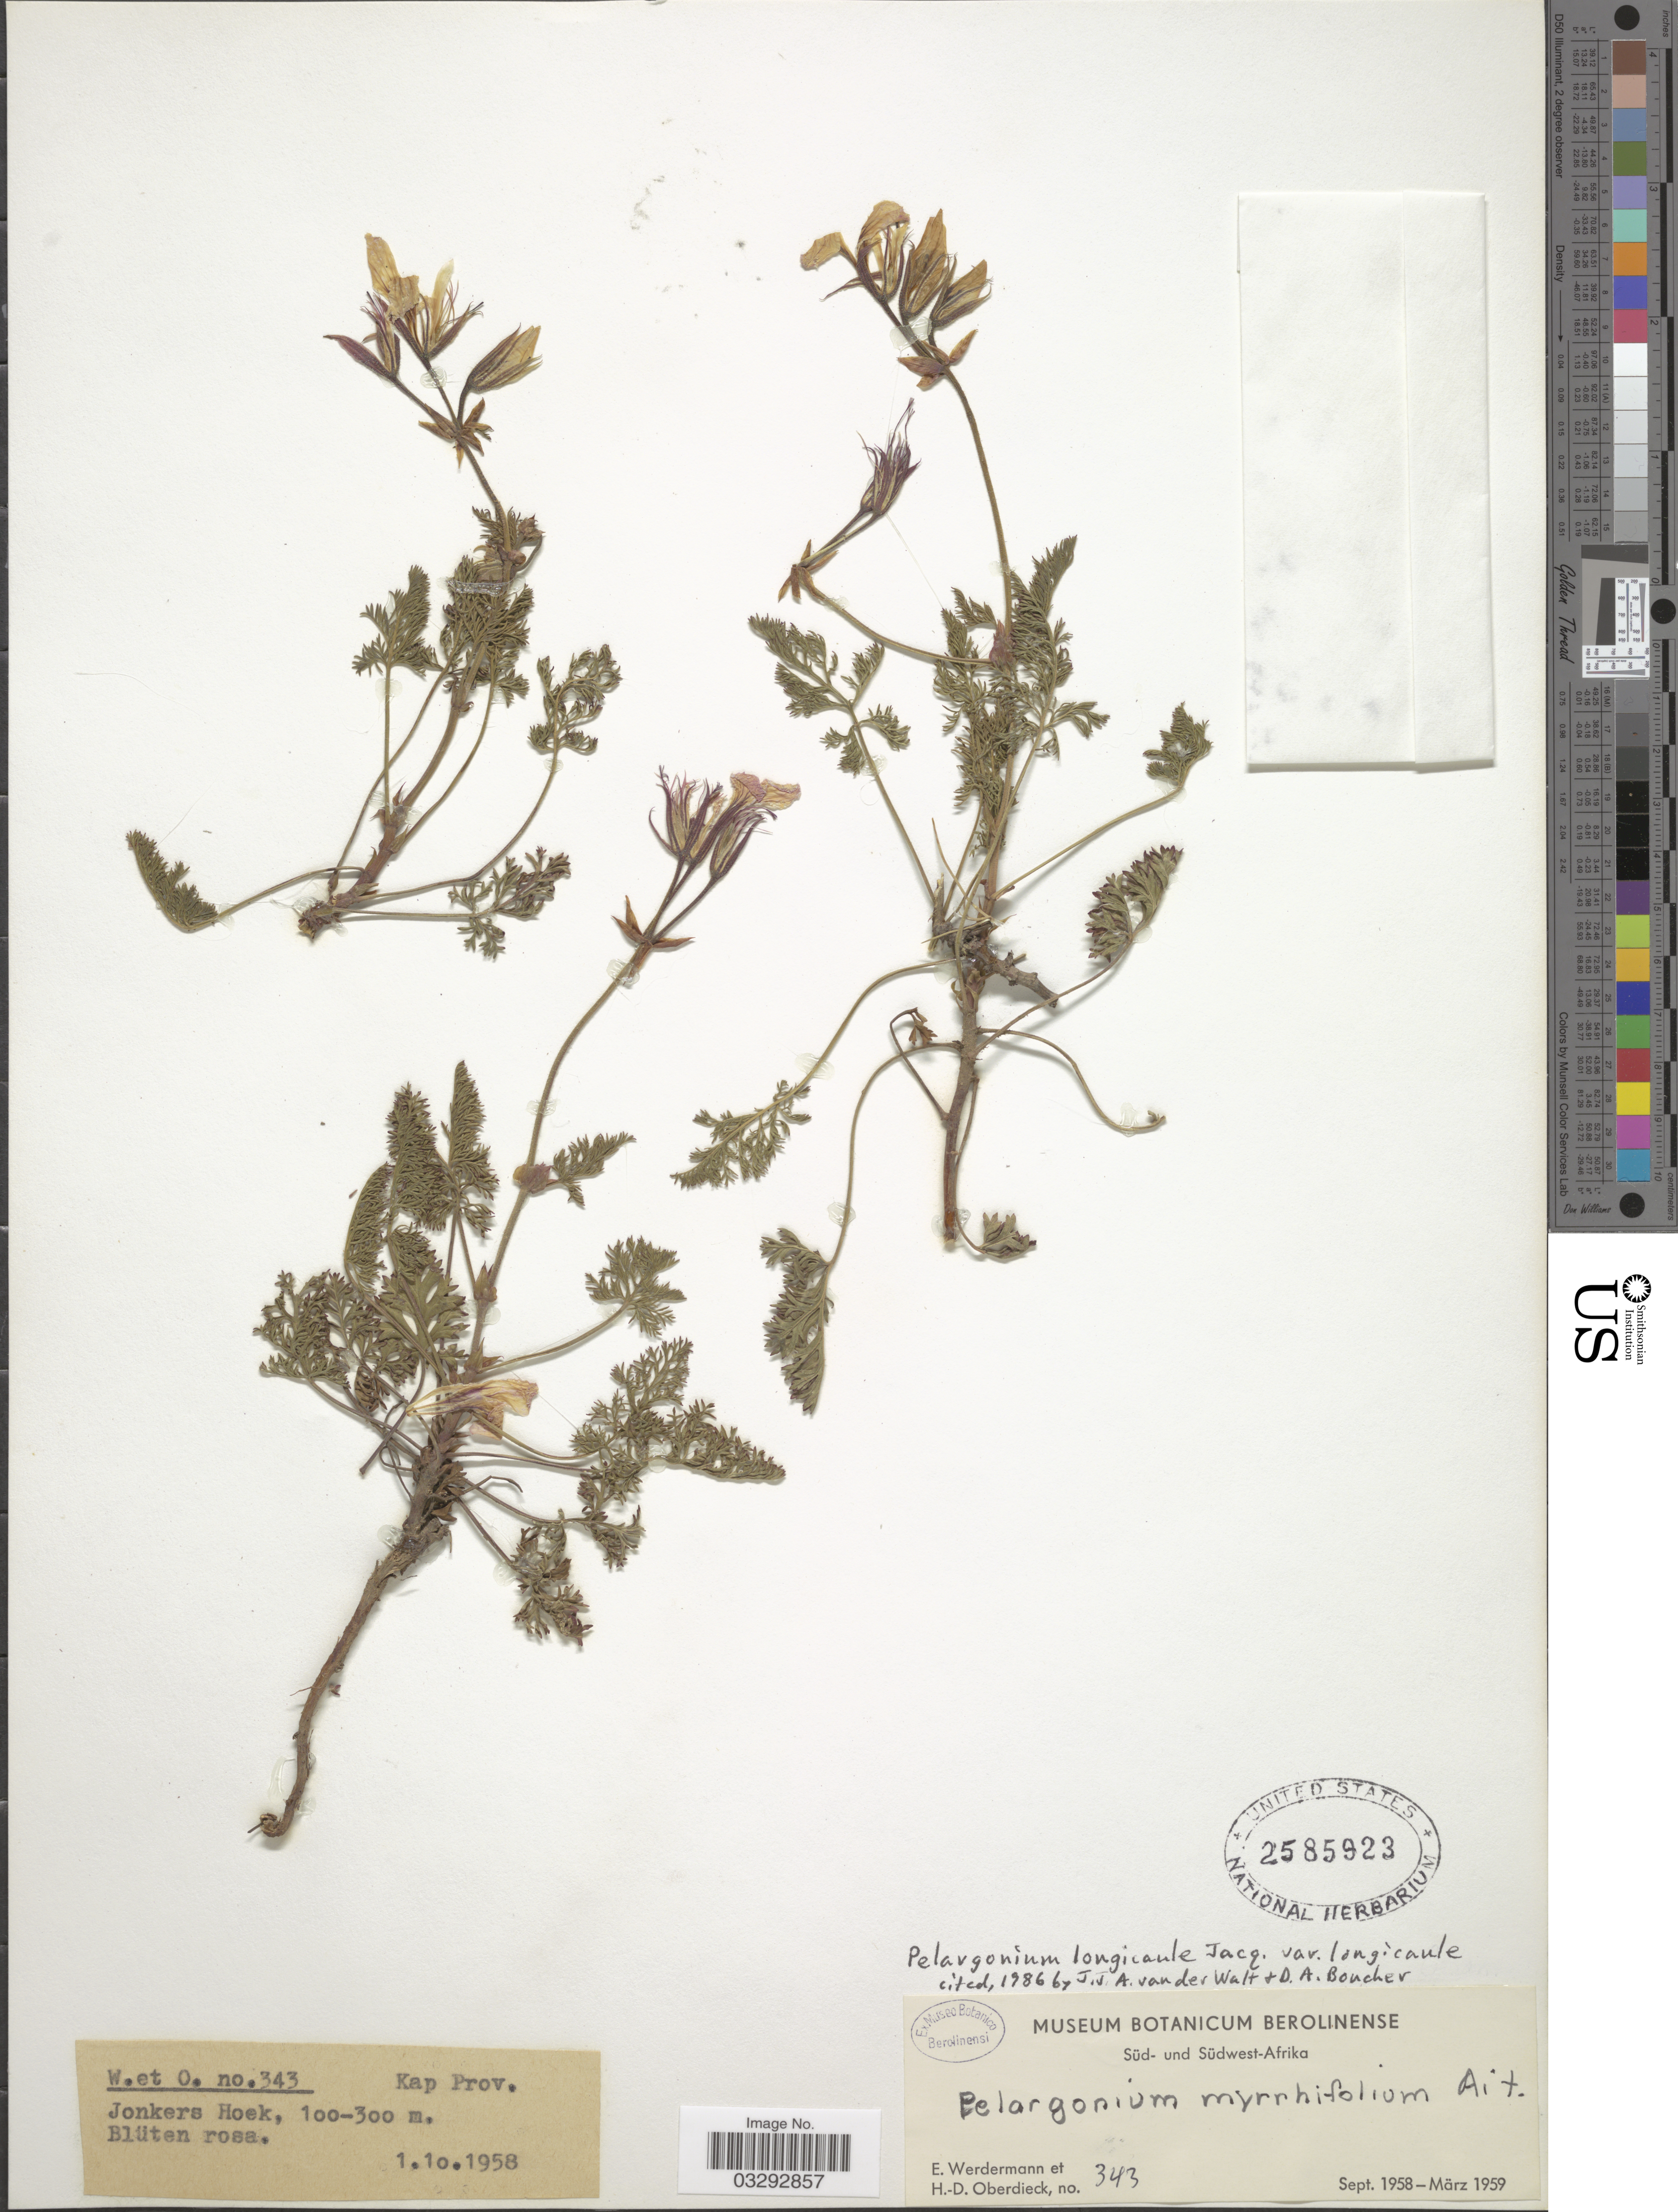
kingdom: Plantae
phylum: Tracheophyta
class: Magnoliopsida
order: Geraniales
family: Geraniaceae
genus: Pelargonium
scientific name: Pelargonium longicaule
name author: Jacq.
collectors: E. Werdermann & H. Oberdieck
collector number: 343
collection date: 1958-10-01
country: South Africa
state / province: Western Cape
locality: Kap Prov., Jonkers Hoek.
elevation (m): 100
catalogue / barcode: US 2585923